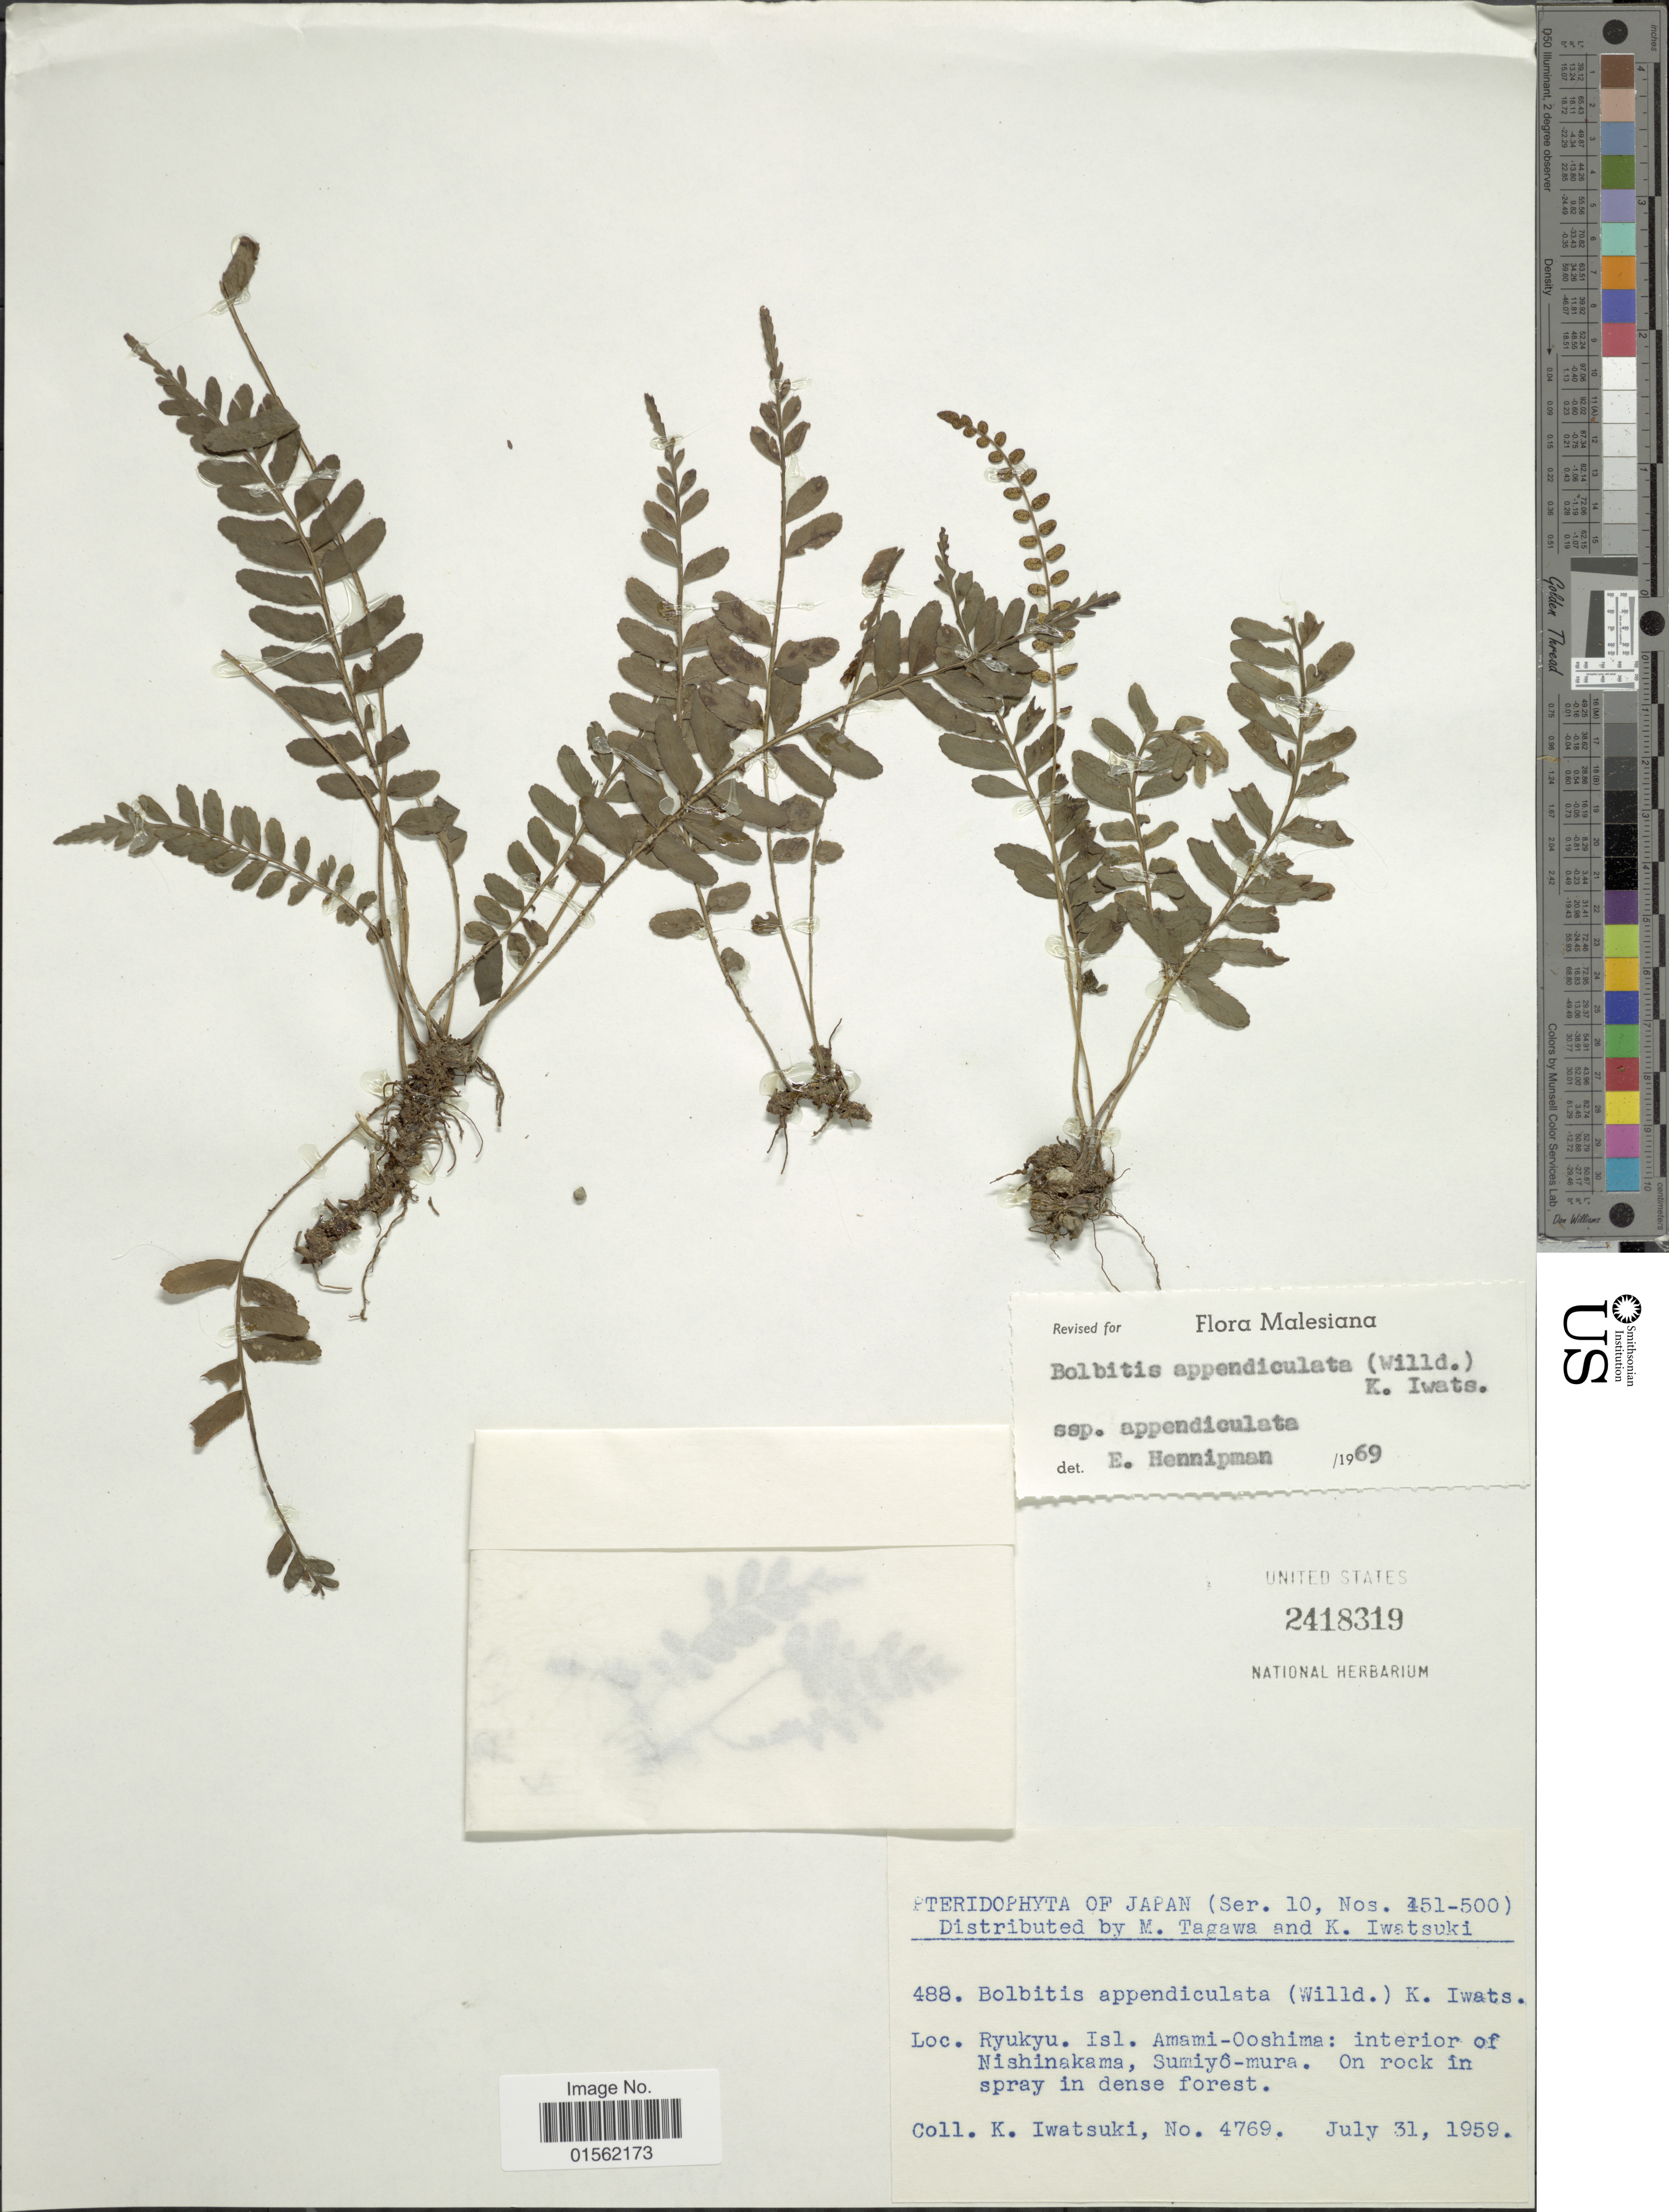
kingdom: Plantae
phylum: Tracheophyta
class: Polypodiopsida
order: Polypodiales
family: Dryopteridaceae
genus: Bolbitis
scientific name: Bolbitis appendiculata var. appendiculata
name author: (Willd.) K. Iwats.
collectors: K. Iwatsuki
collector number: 4769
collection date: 1959-07-31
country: Japan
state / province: Okinawa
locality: Ryukyu, Isl. Amami- Ooshima: interior of Nishinakama, Sumiyô-mura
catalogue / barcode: US 2418319